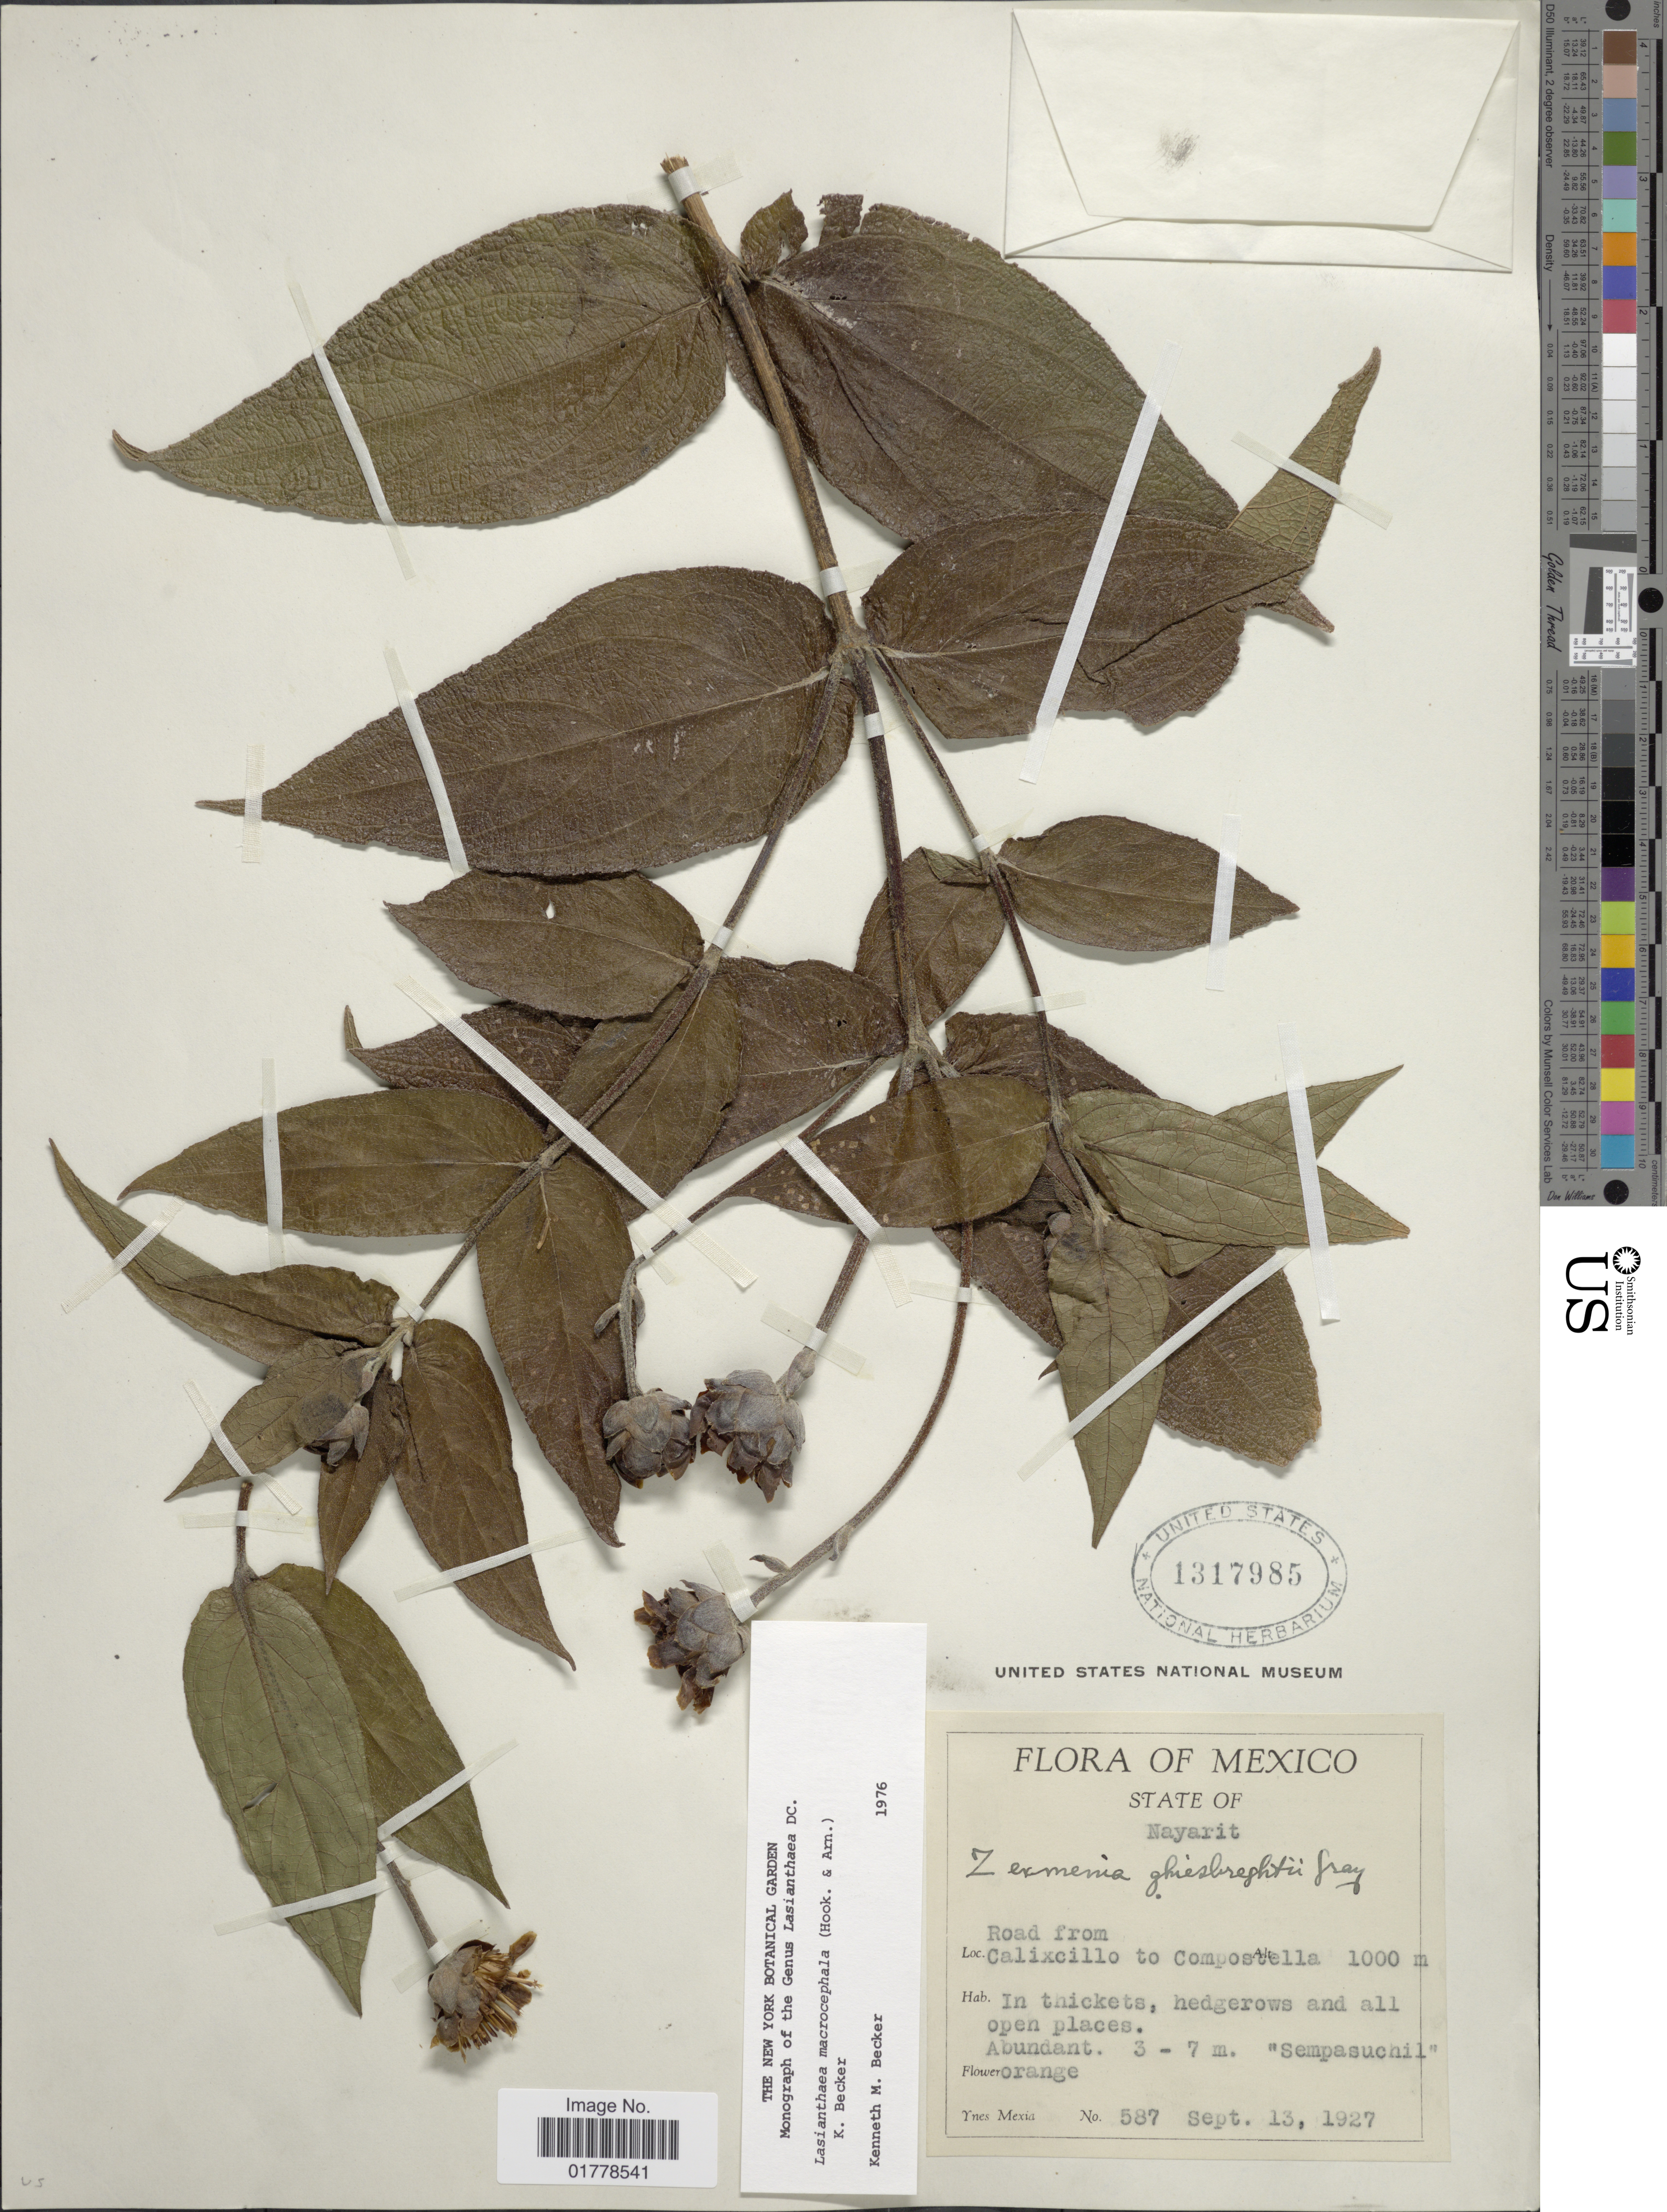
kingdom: Plantae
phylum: Tracheophyta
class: Magnoliopsida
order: Asterales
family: Asteraceae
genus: Lasianthaea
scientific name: Lasianthaea macrocephala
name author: (Hook. & Arn.) K.M. Becker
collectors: Y. Mexia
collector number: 587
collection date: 1927-09-13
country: Mexico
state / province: Nayarit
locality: State of Nayarit. Road from Calixcillo to Compostella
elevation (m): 1000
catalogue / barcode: US 1317985